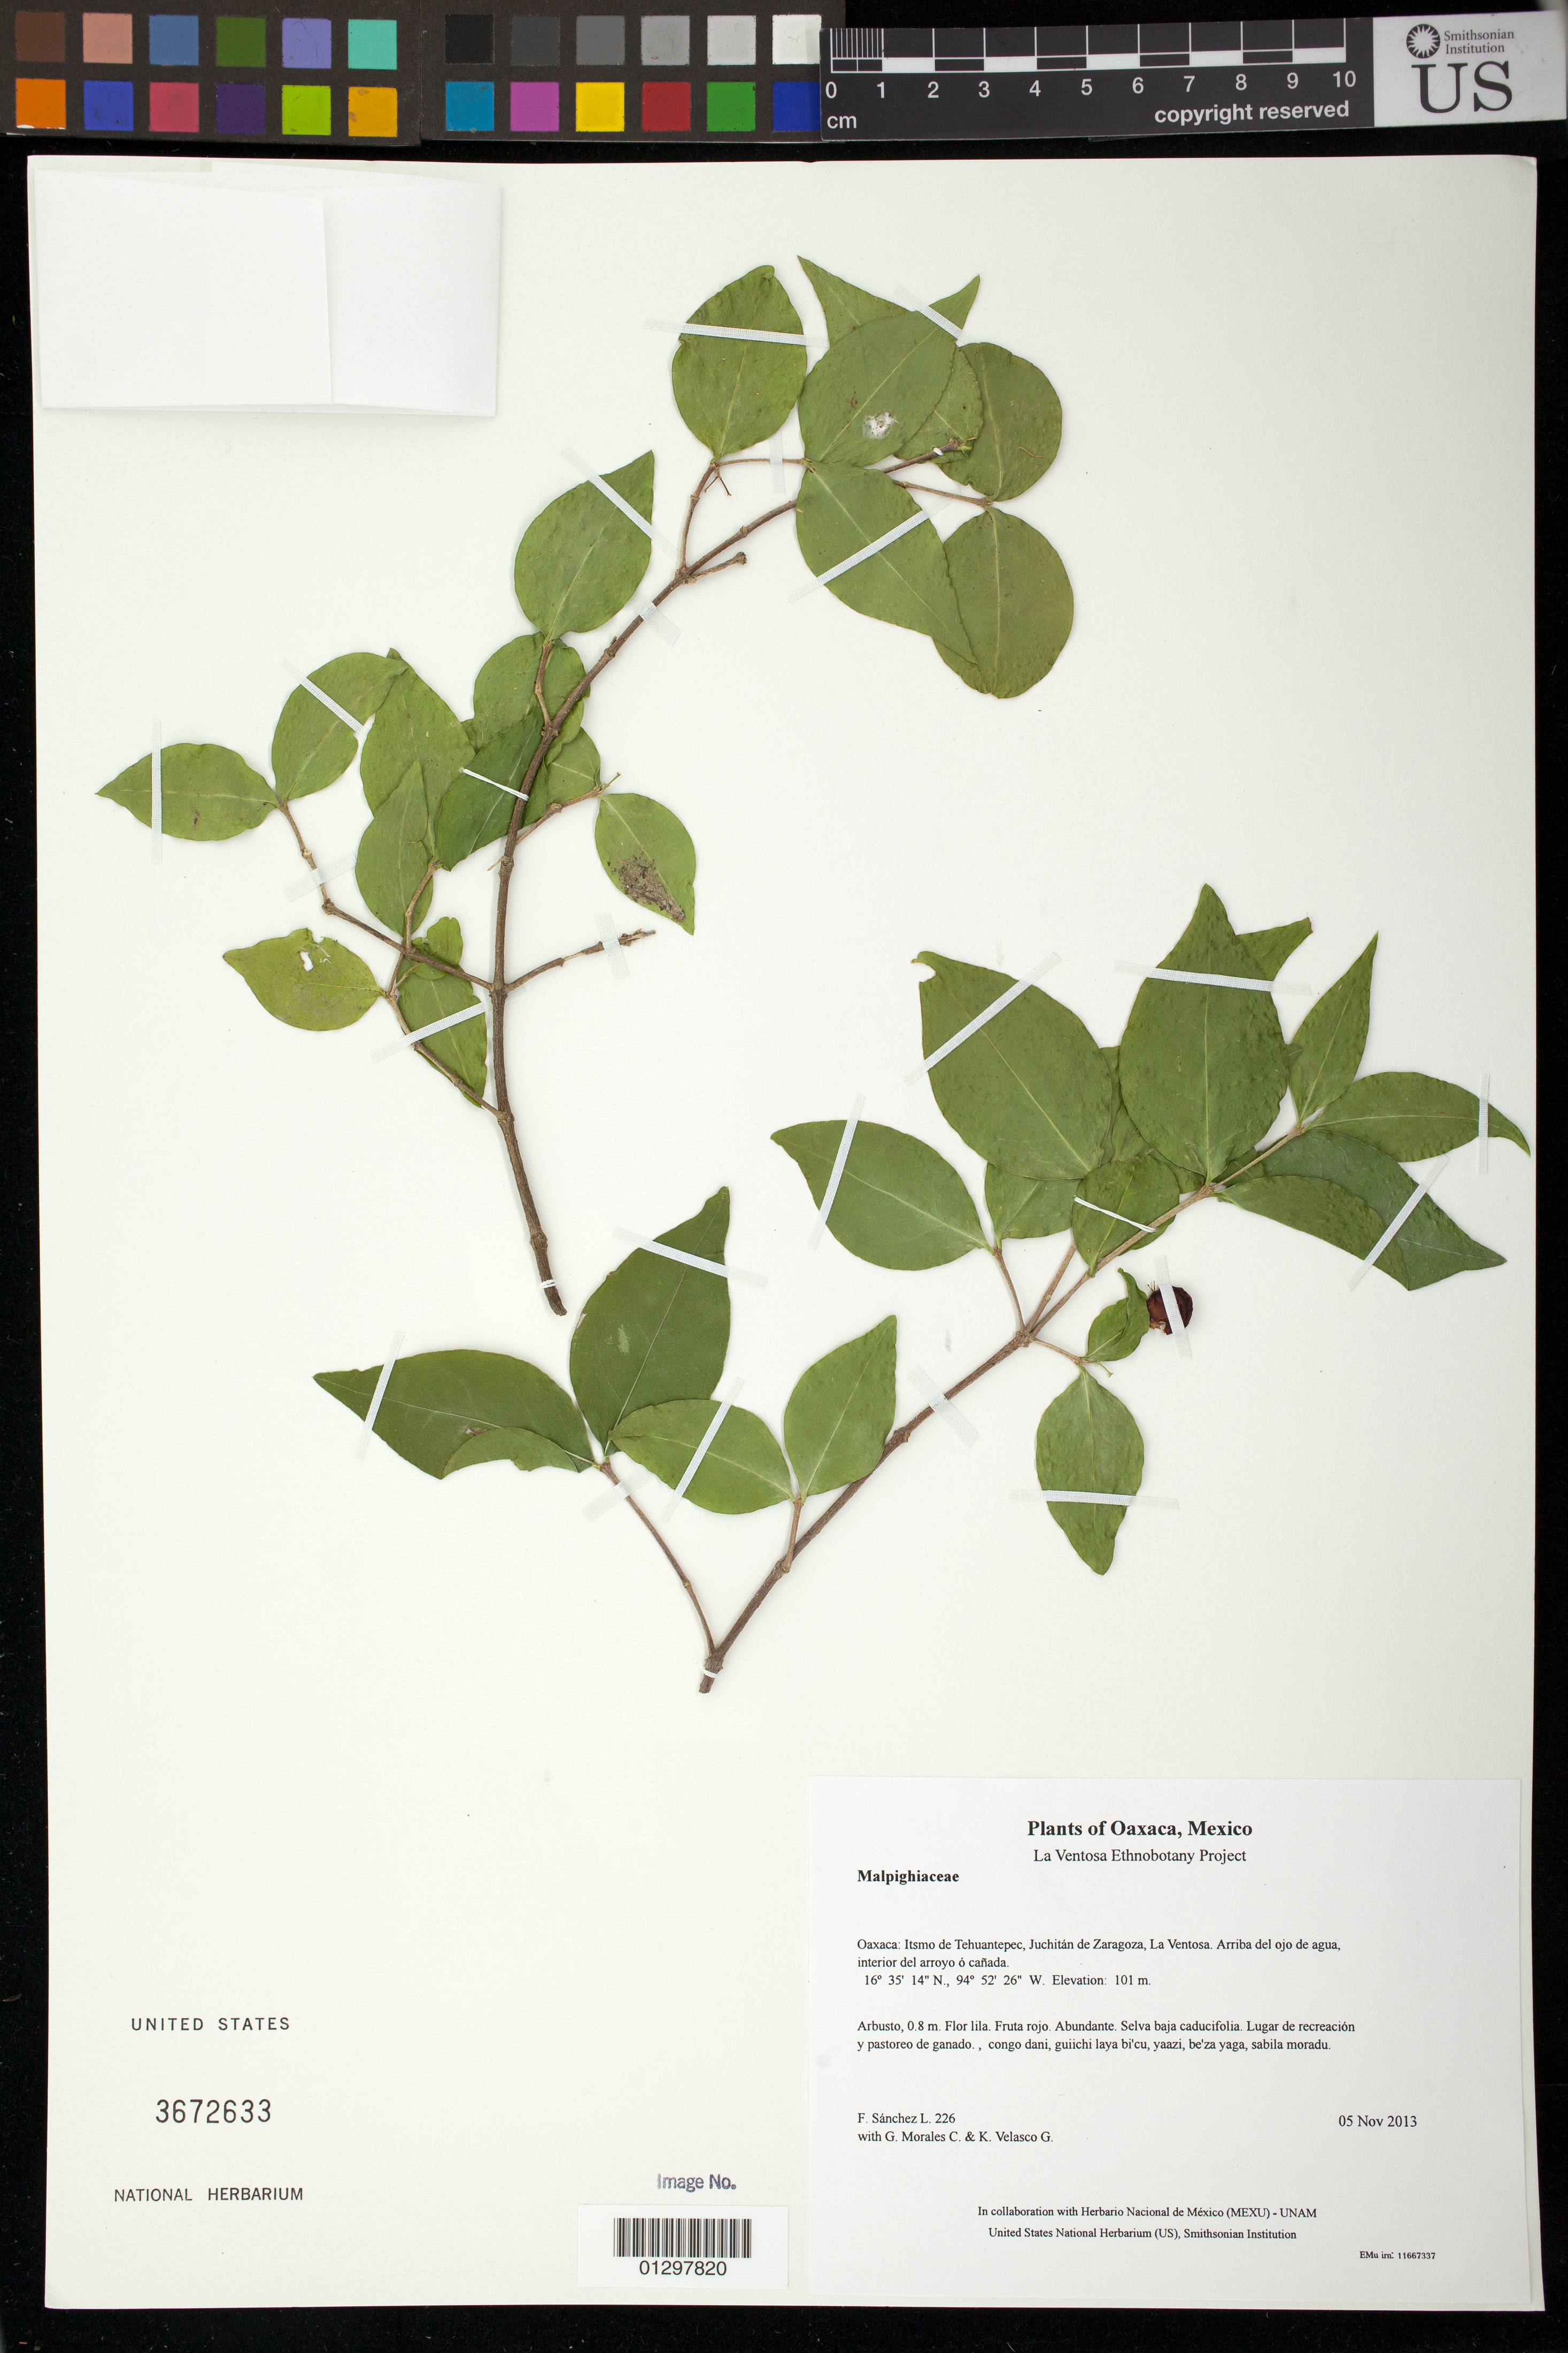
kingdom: Plantae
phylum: Tracheophyta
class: Magnoliopsida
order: Malpighiales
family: Malpighiaceae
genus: Malpighia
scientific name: Malpighia glabra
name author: L.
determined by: Velasco G., Kenia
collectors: F. Sánchez L., G. Morales C. & K. Velasco G.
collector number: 226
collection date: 2013-11-05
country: Mexico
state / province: Oaxaca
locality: Itsmo de Tehuantepec, Juchitán de Zaragoza, La Ventosa. Arriba del ojo de agua, interior del arroyo ó cañada.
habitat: Selva baja caducifolia. Lugar de recreación y pastoreo de ganado.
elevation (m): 101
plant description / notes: JEBOT, MEXU, SERO, US; Yaga bandaga. 0.8 m. Guie' lila. Cuaananaxhi naxiña'. Stale.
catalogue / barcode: US 3672633